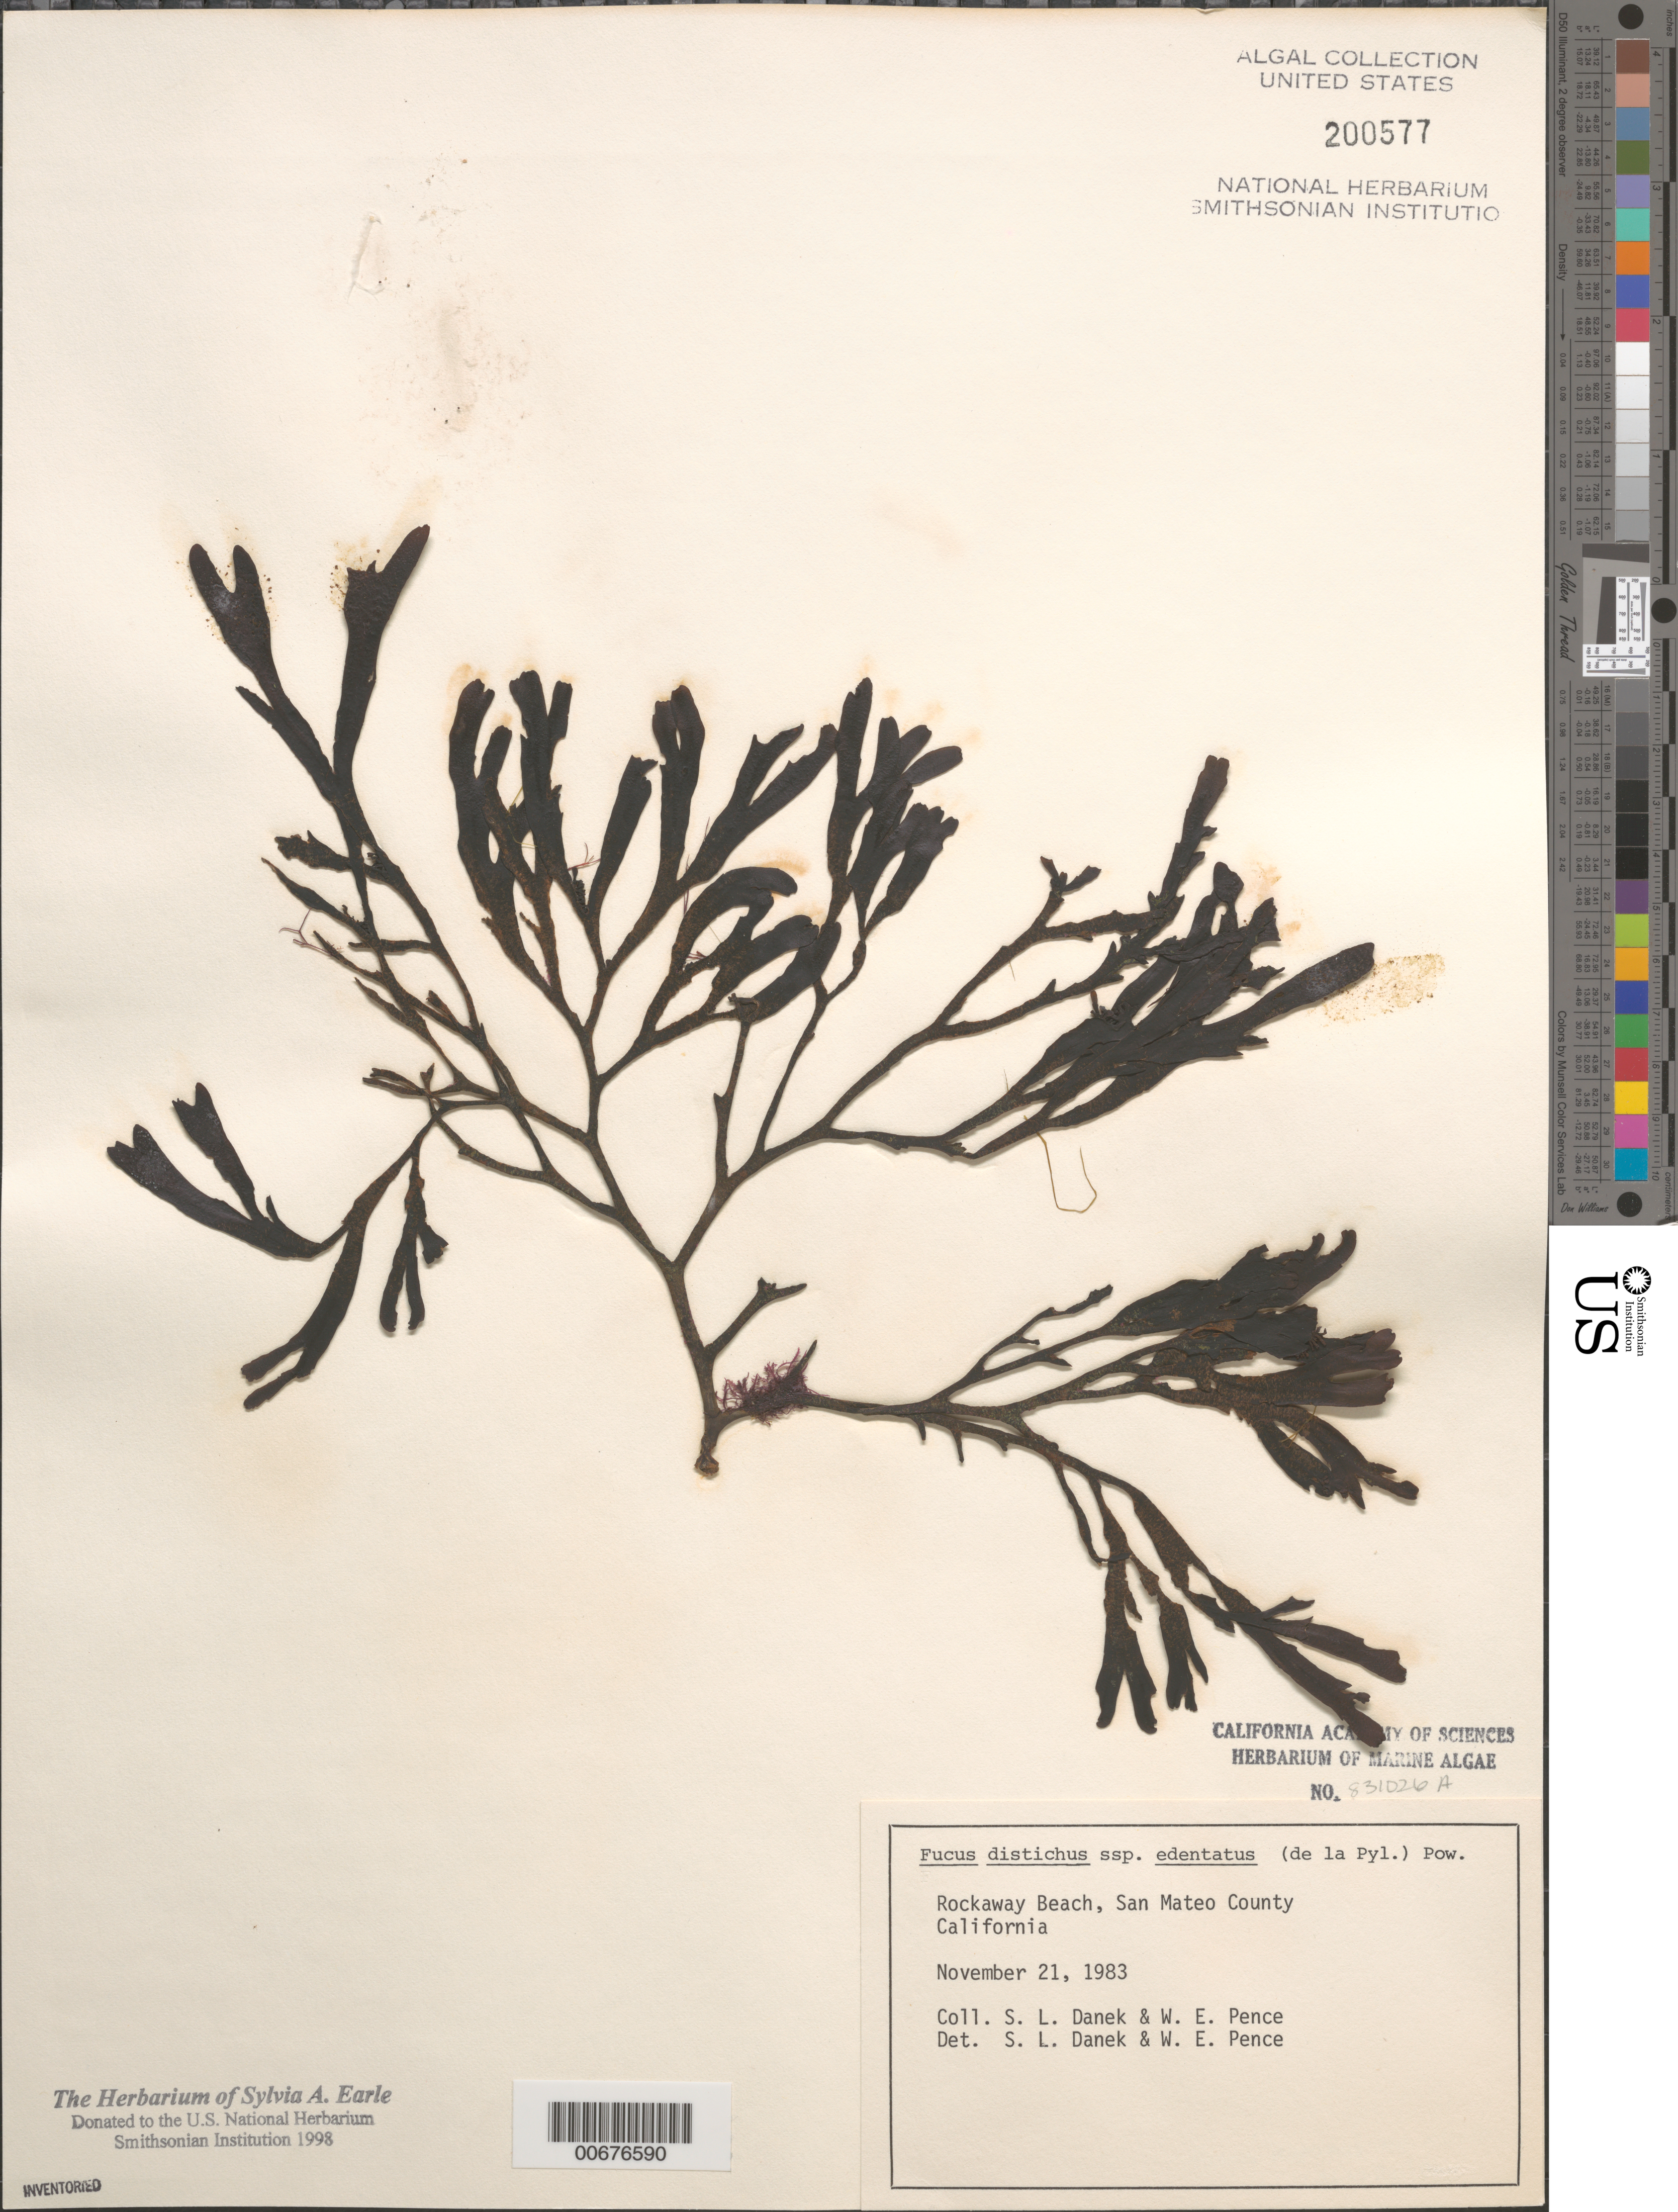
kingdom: Chromista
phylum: Ochrophyta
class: Phaeophyceae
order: Fucales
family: Fucaceae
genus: Fucus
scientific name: Fucus distichus subsp. edentatus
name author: (Bach. Pyl.) H.T. Powell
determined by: Danek, S. L.; Pense, W. E.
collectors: S. Danek & W. Pense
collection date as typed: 21 Nov 1983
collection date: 1983-11-21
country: United States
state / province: California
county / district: San Mateo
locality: Rockaway Beach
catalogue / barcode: US 200577